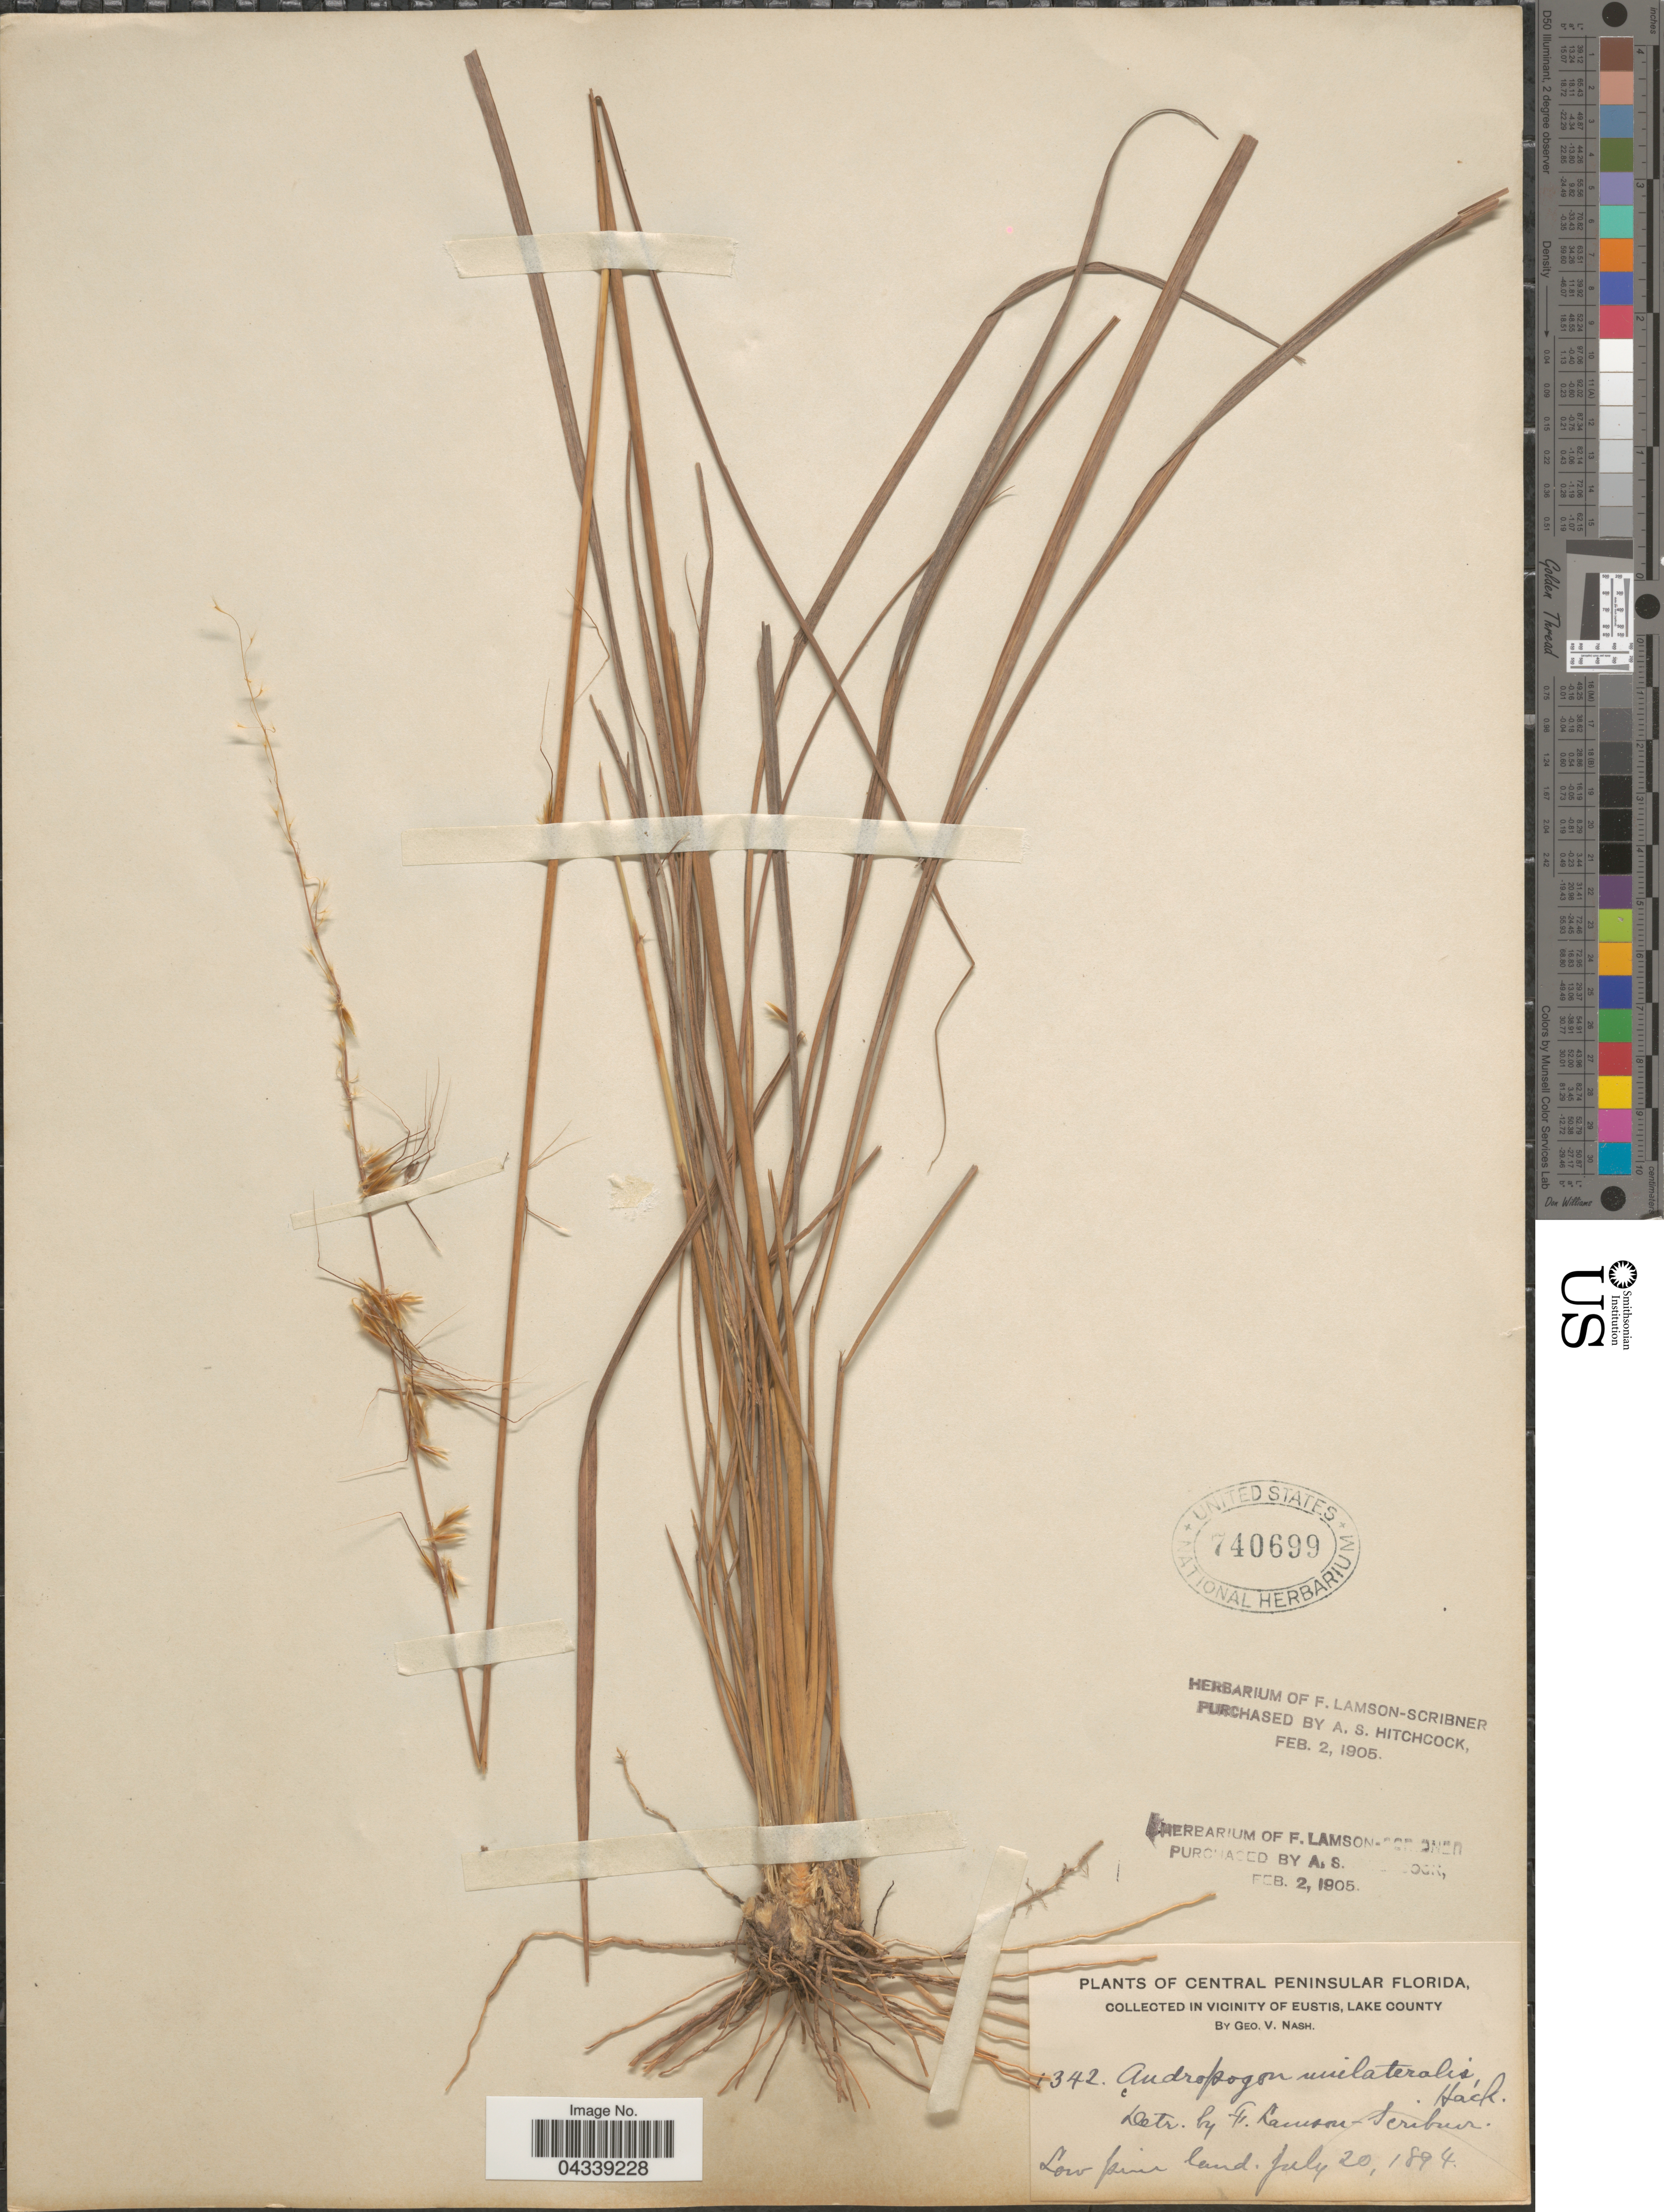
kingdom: Plantae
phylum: Tracheophyta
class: Liliopsida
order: Poales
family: Poaceae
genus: Sorghastrum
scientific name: Sorghastrum secundum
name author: (Elliott) Nash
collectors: G. V. Nash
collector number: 1342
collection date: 1894-07-20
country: United States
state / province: Florida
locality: Central Peninsular Florida, in vicinity of Eustis, Lake County.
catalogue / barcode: US 740699